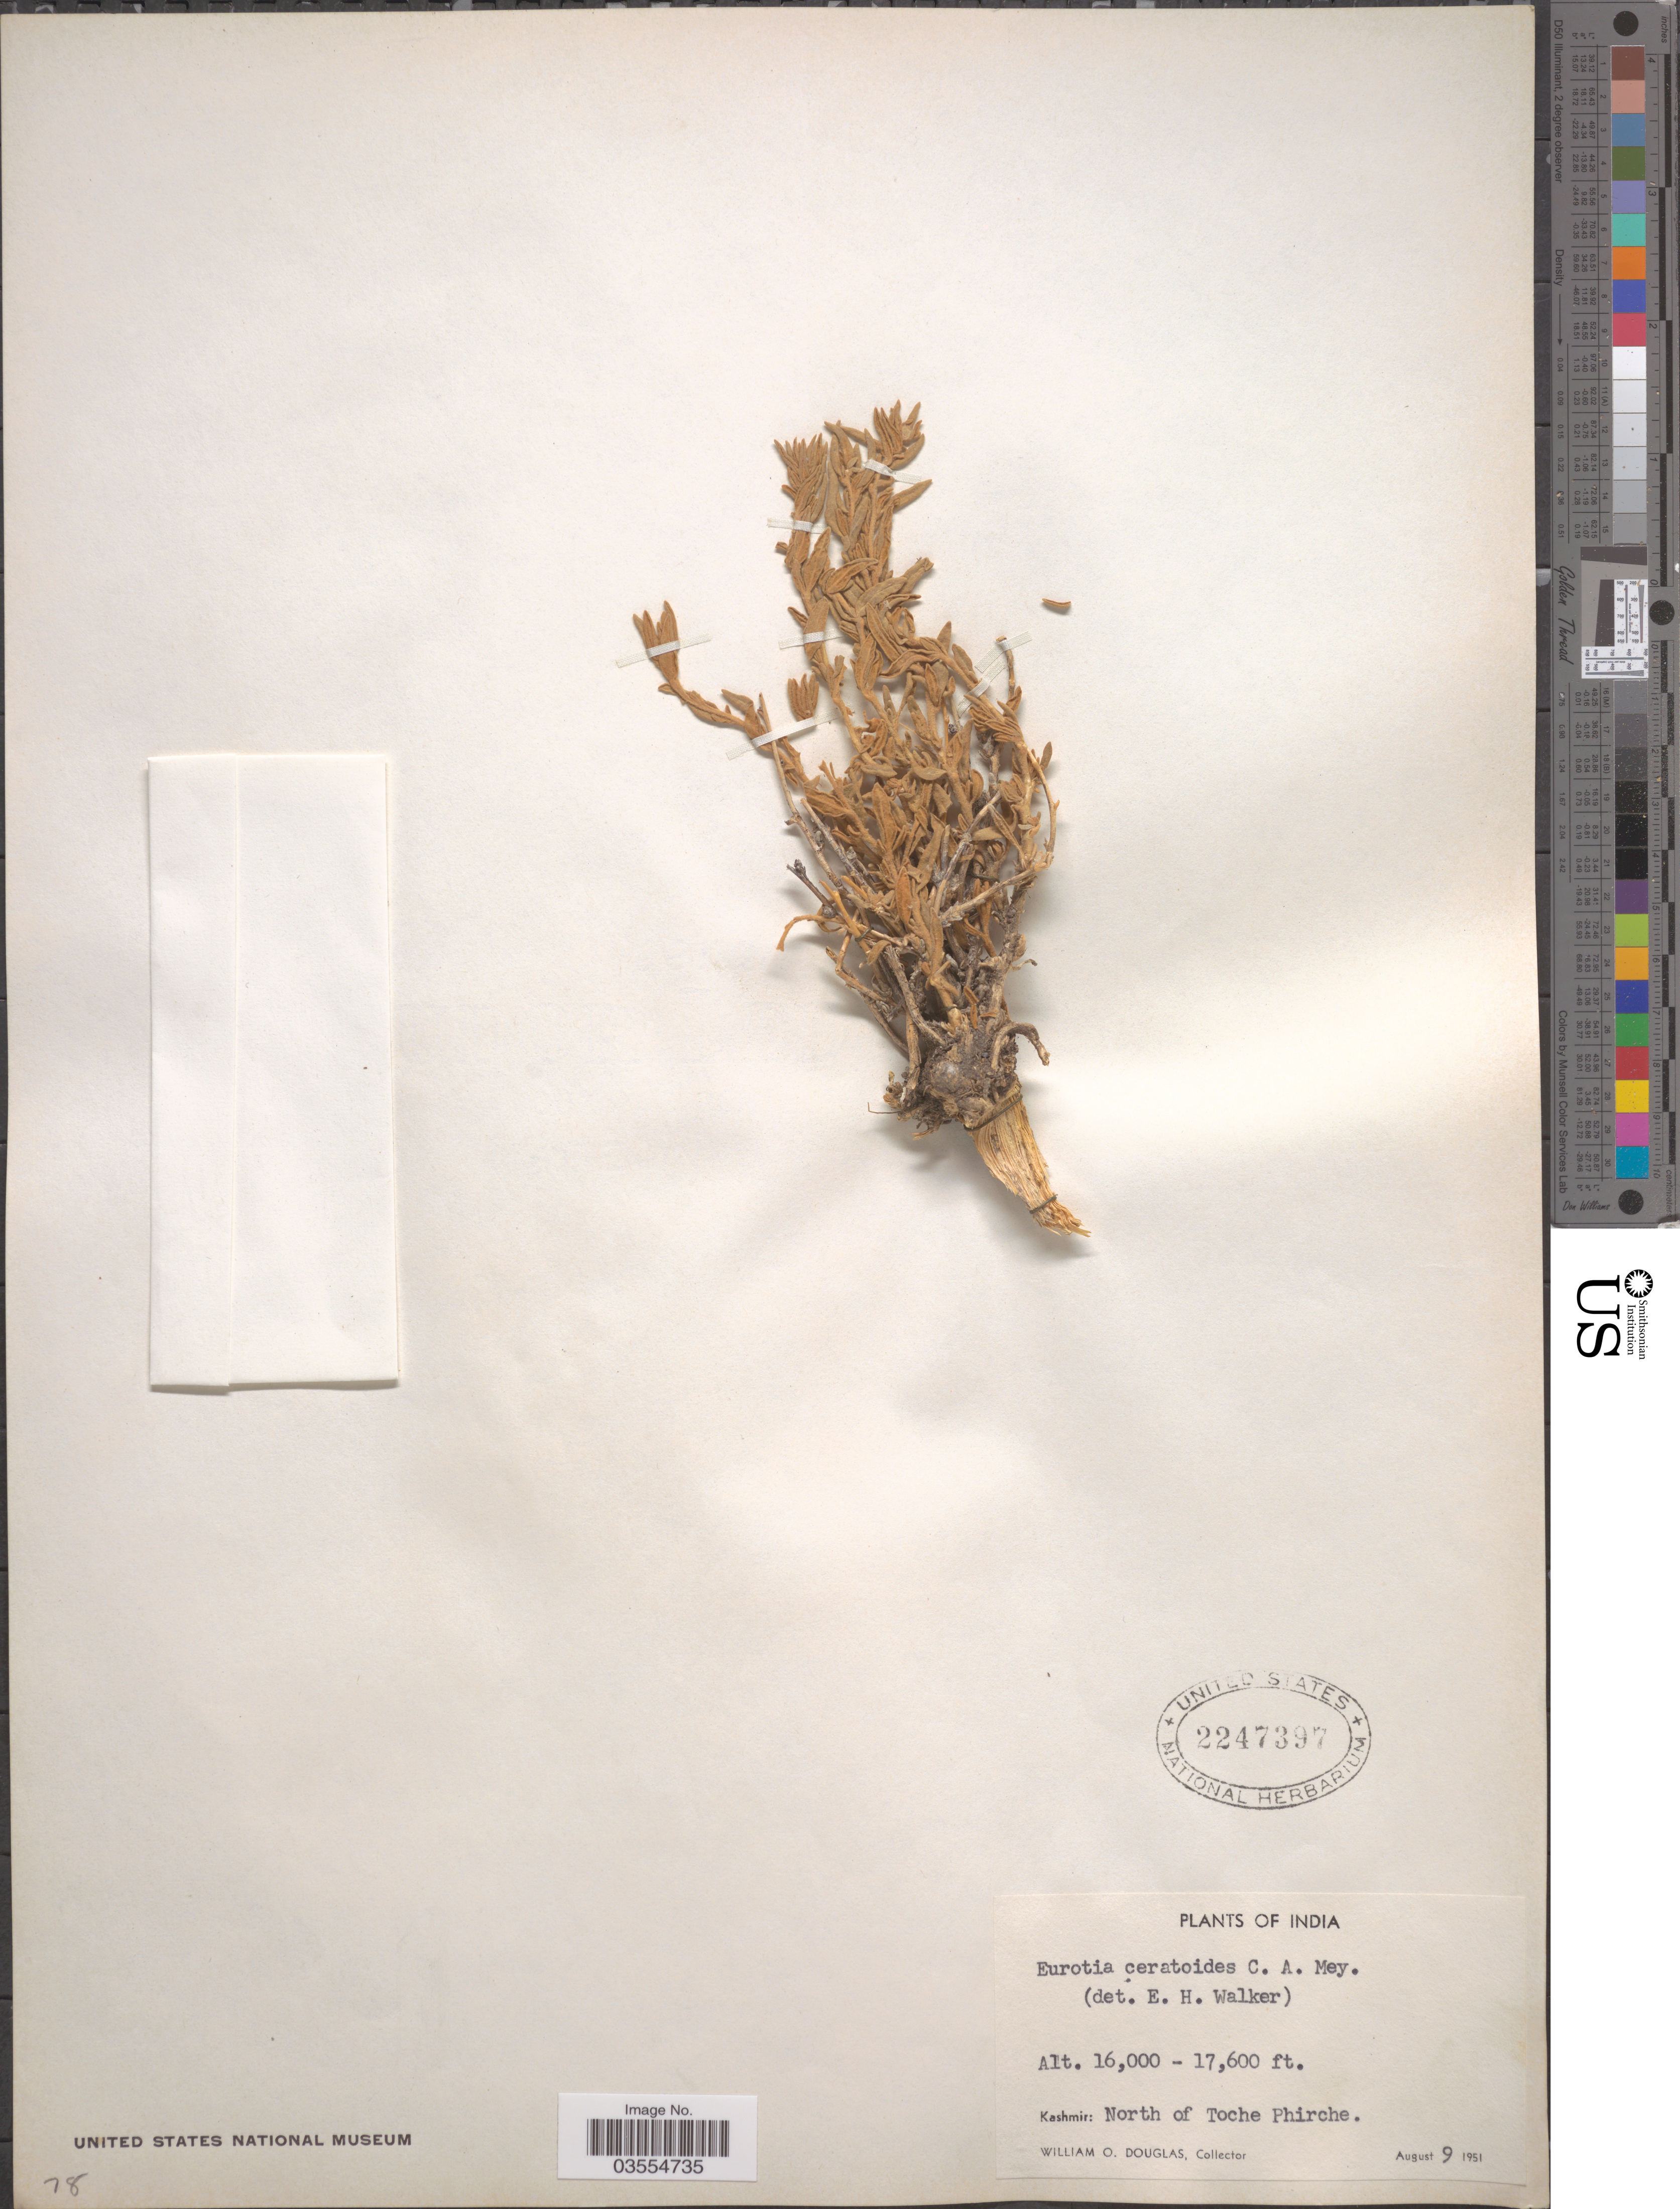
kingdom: Plantae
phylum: Tracheophyta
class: Magnoliopsida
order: Caryophyllales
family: Amaranthaceae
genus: Krascheninnikovia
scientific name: Krascheninnikovia ceratoides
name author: (L.) Gueldenst.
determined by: U.S. National Herbarium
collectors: W. Douglas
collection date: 1951-08-09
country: India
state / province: Jammu and Kashmir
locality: Kashmir: North of Toche Phirche.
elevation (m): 4877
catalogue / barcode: US 2247397